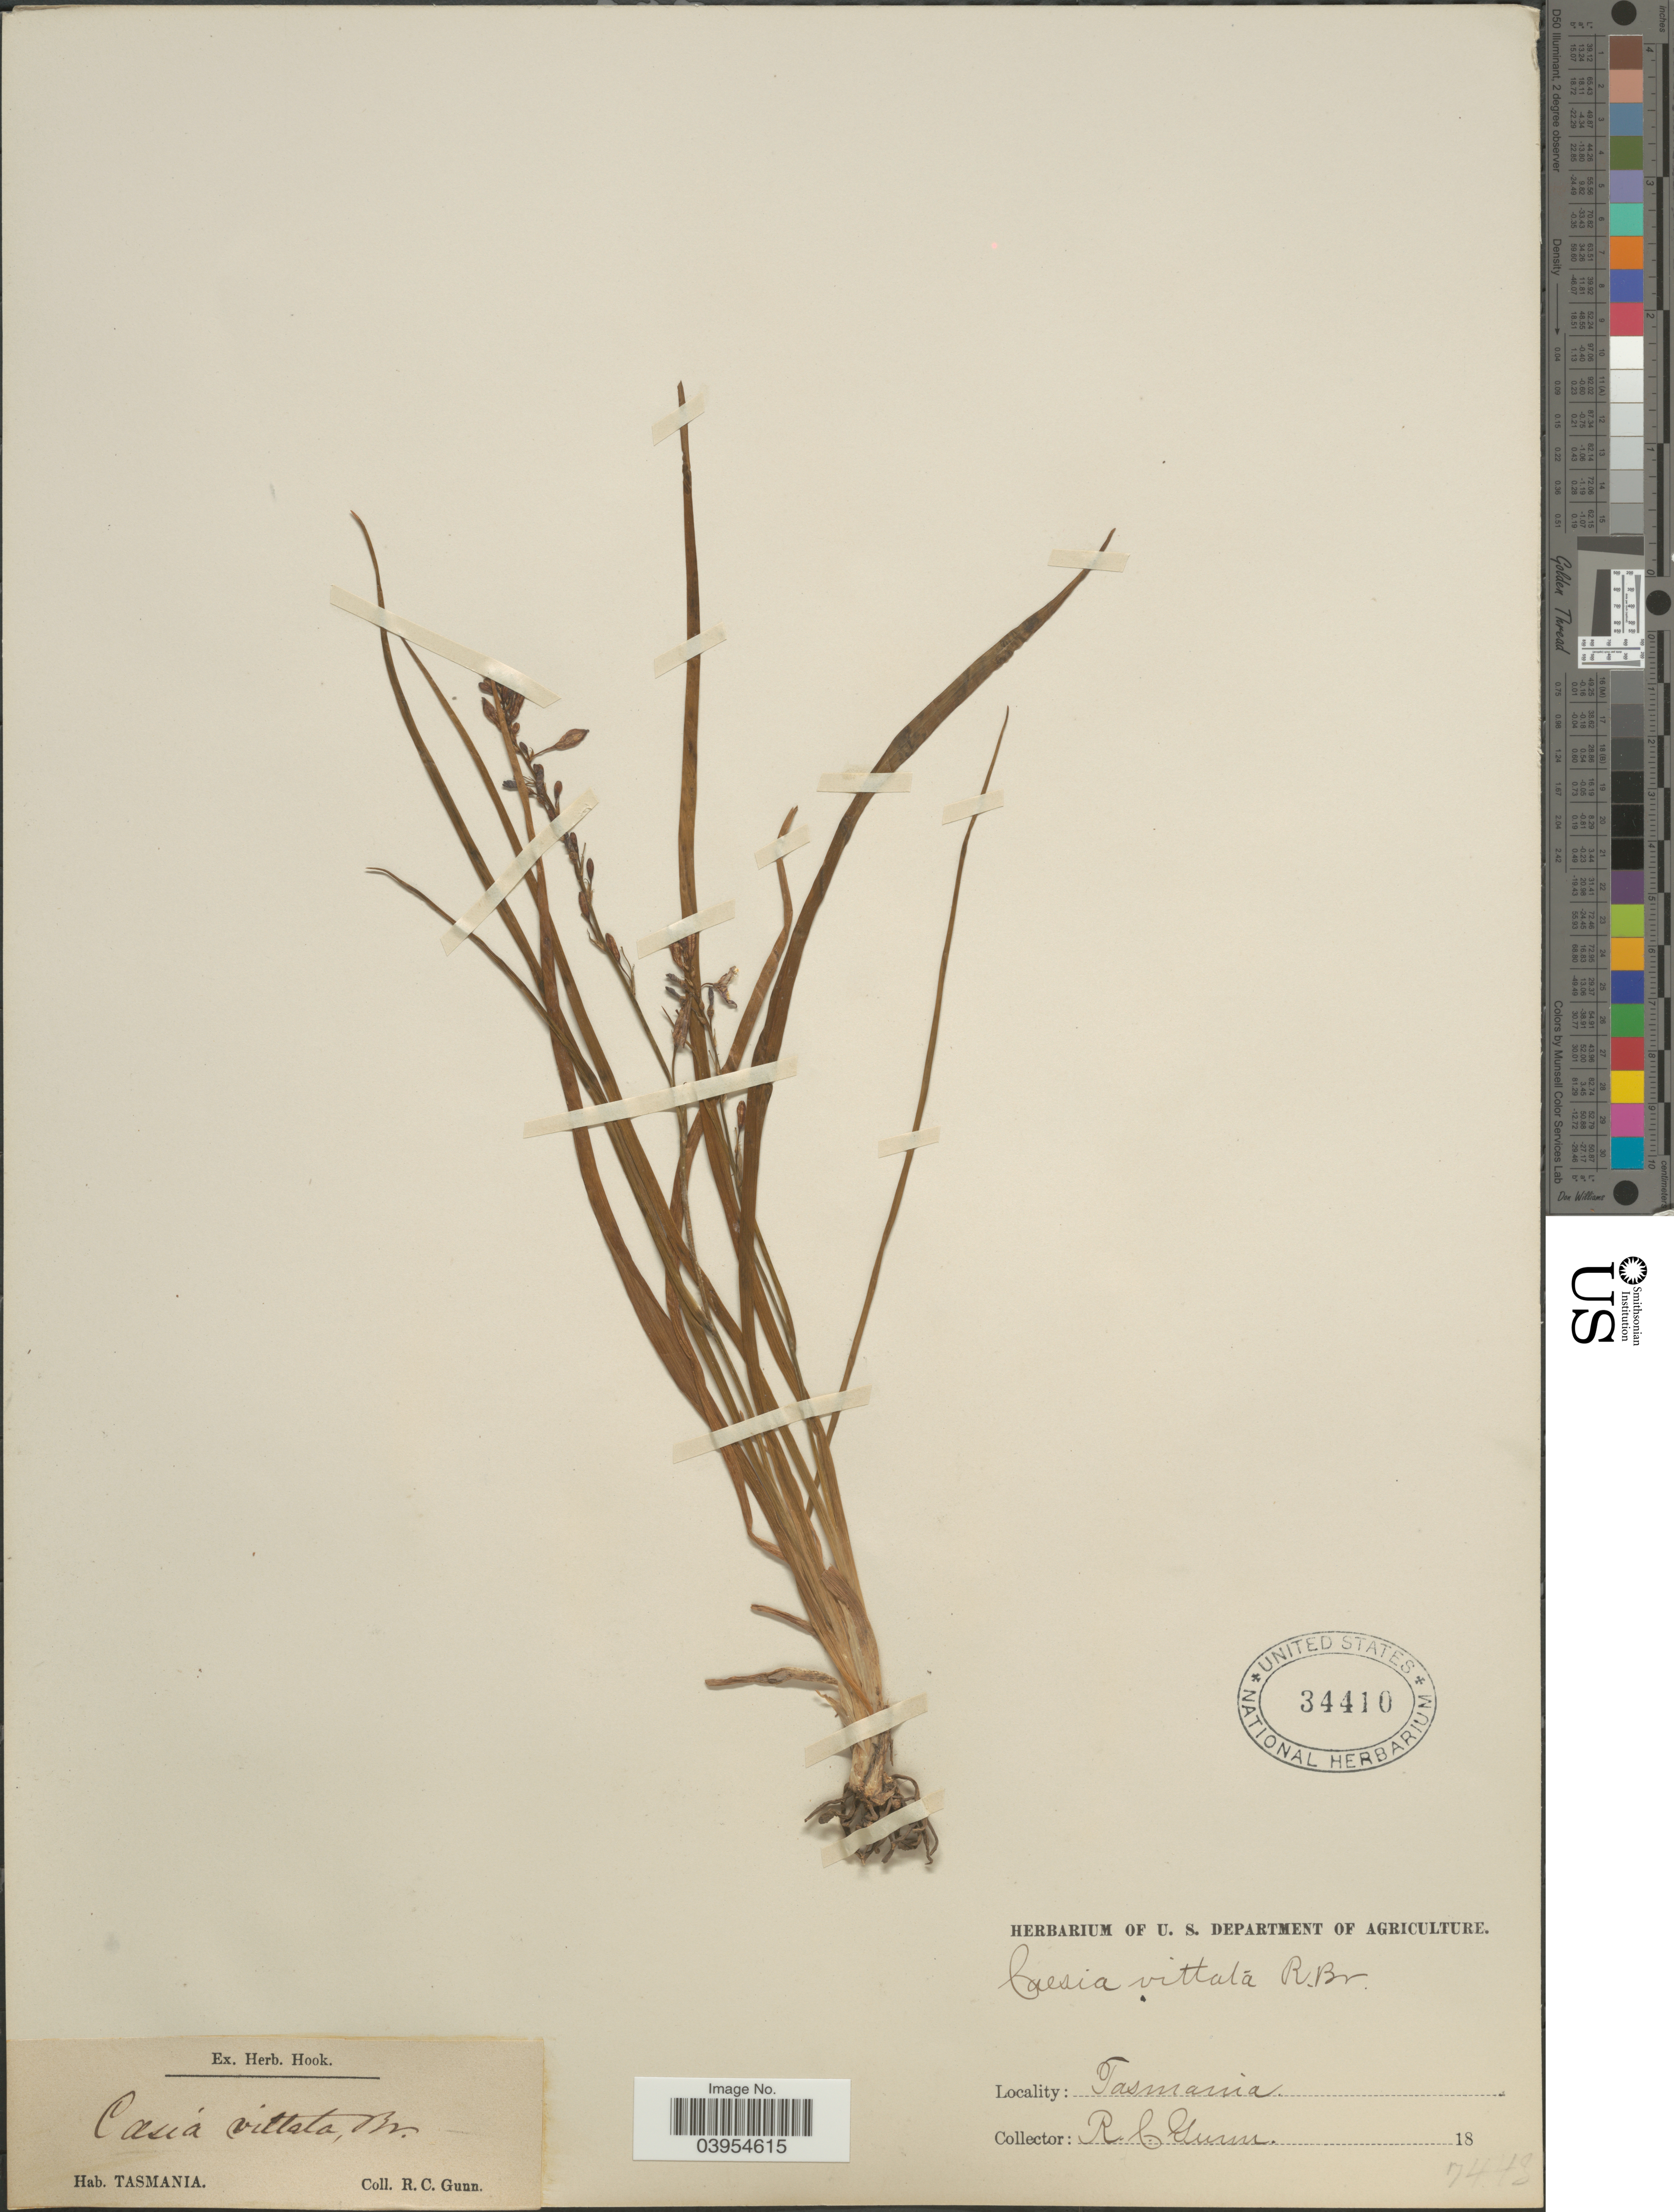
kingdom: Plantae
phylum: Tracheophyta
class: Liliopsida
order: Asparagales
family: Asphodelaceae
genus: Caesia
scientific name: Caesia vittata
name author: R. Br.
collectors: R. Gunn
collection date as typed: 18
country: Australia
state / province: Tasmania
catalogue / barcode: US 34410